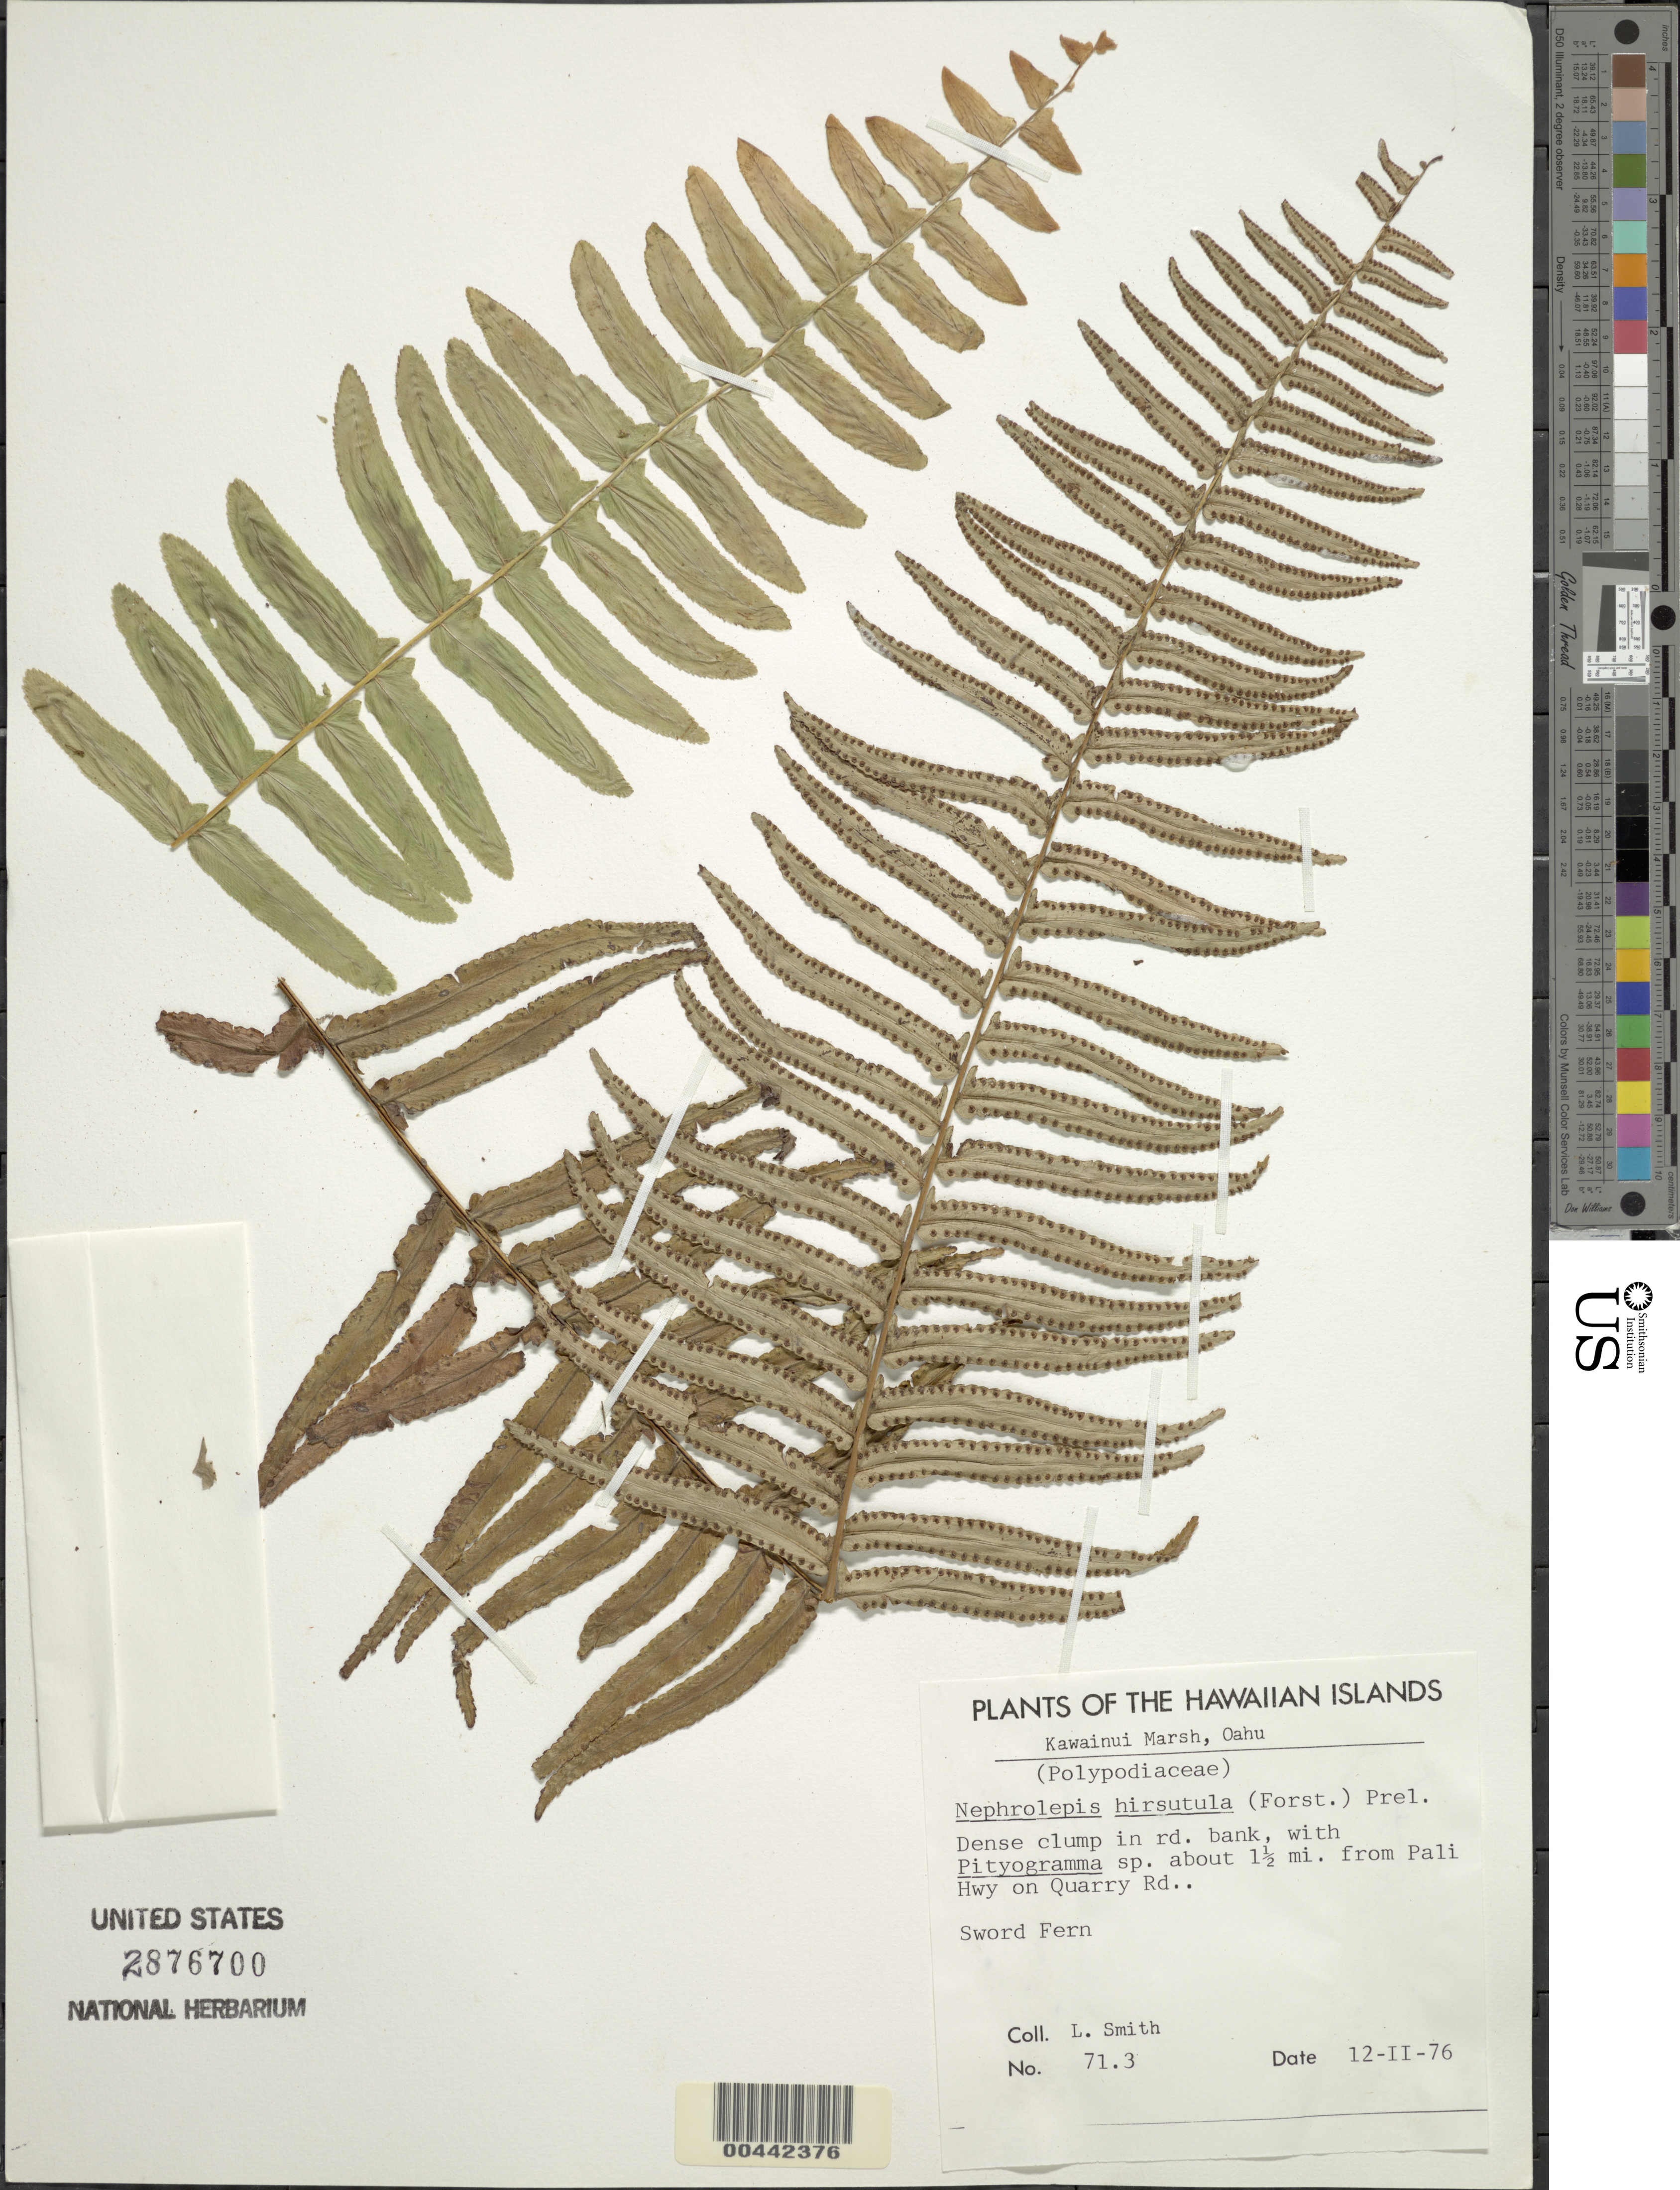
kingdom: Plantae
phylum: Tracheophyta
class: Polypodiopsida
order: Polypodiales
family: Nephrolepidaceae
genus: Nephrolepis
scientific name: Nephrolepis multiflora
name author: (Roxb.) F.M. Jarrett ex C.V. Morton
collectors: L. Smith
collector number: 71.3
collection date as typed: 12 Feb 1976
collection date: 1976-02-12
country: United States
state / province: Hawaii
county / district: Honolulu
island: Oahu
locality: Kawainui Marsh, abt. 1.5 mi from Pali Hwy. on Quarry Rd.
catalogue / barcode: US 2876700